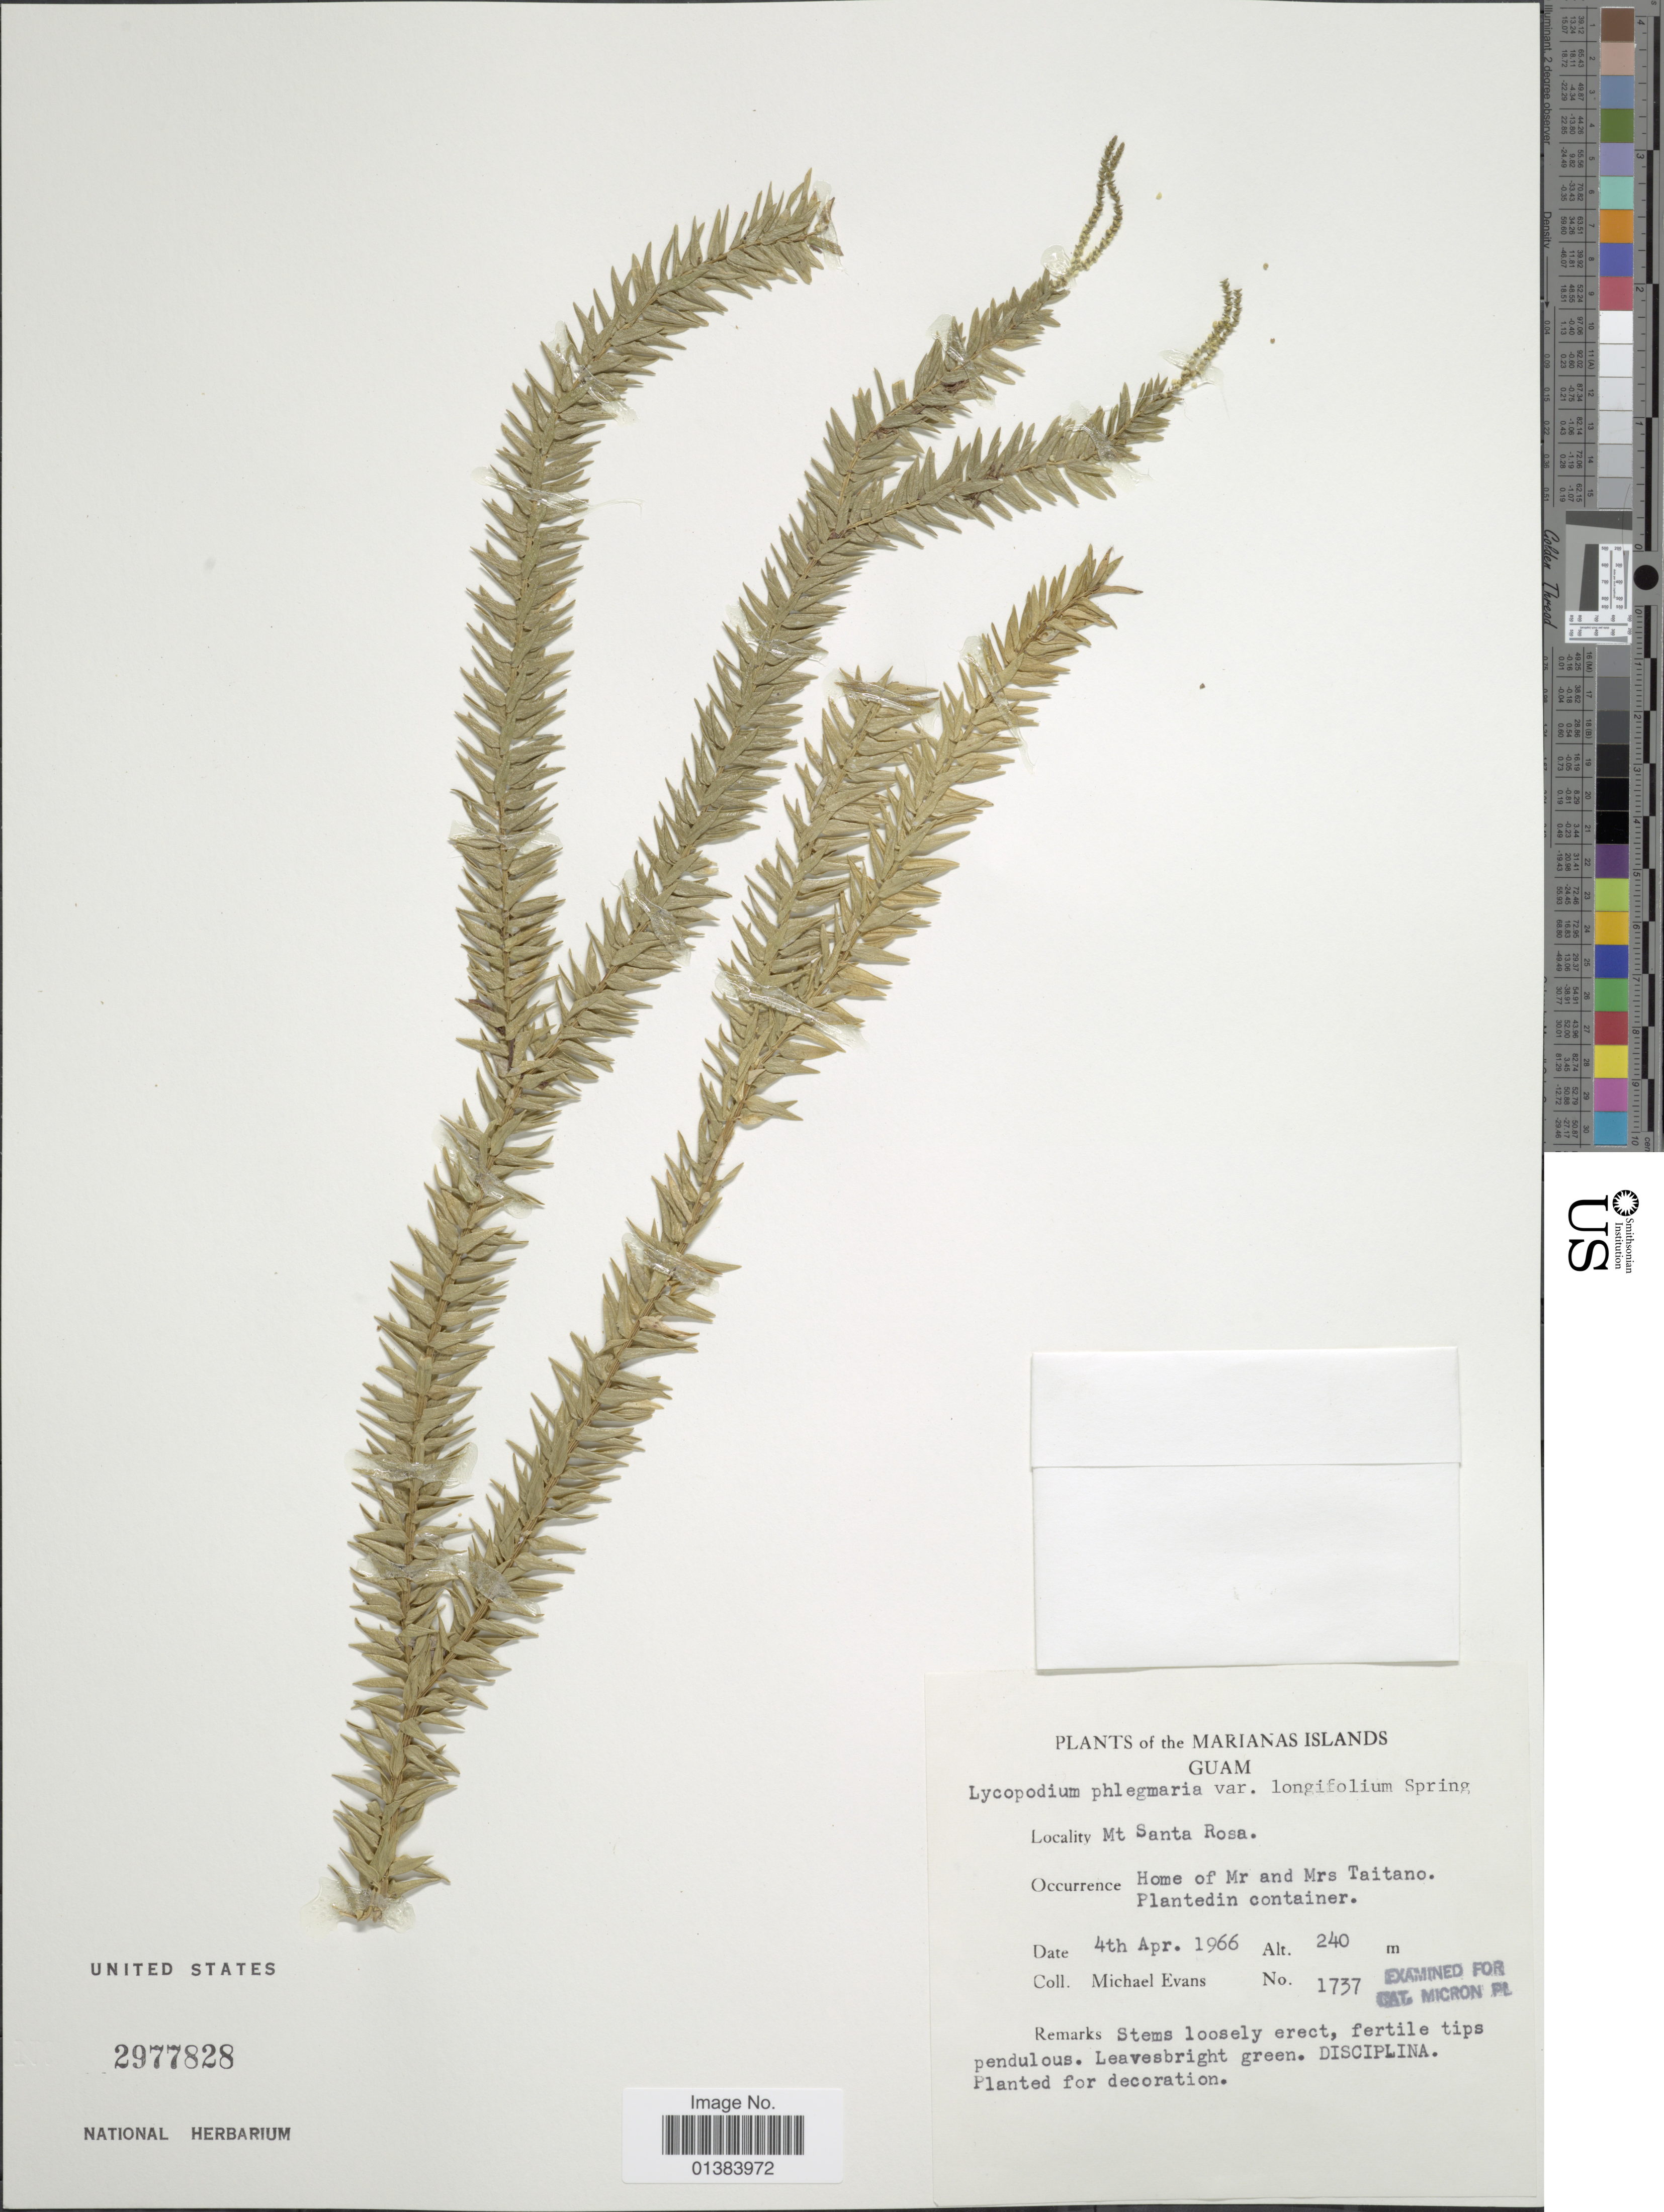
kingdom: Plantae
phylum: Tracheophyta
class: Lycopodiopsida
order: Lycopodiales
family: Lycopodiaceae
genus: Phlegmariurus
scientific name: Phlegmariurus mirabilis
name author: (Willd.) A. R. Field & Testo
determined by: Field, A. R.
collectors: M. Evans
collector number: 1737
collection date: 1966-04-04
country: Guam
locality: Marianas Islands, Mt Santa Rosa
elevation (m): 240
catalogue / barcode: US 2977828